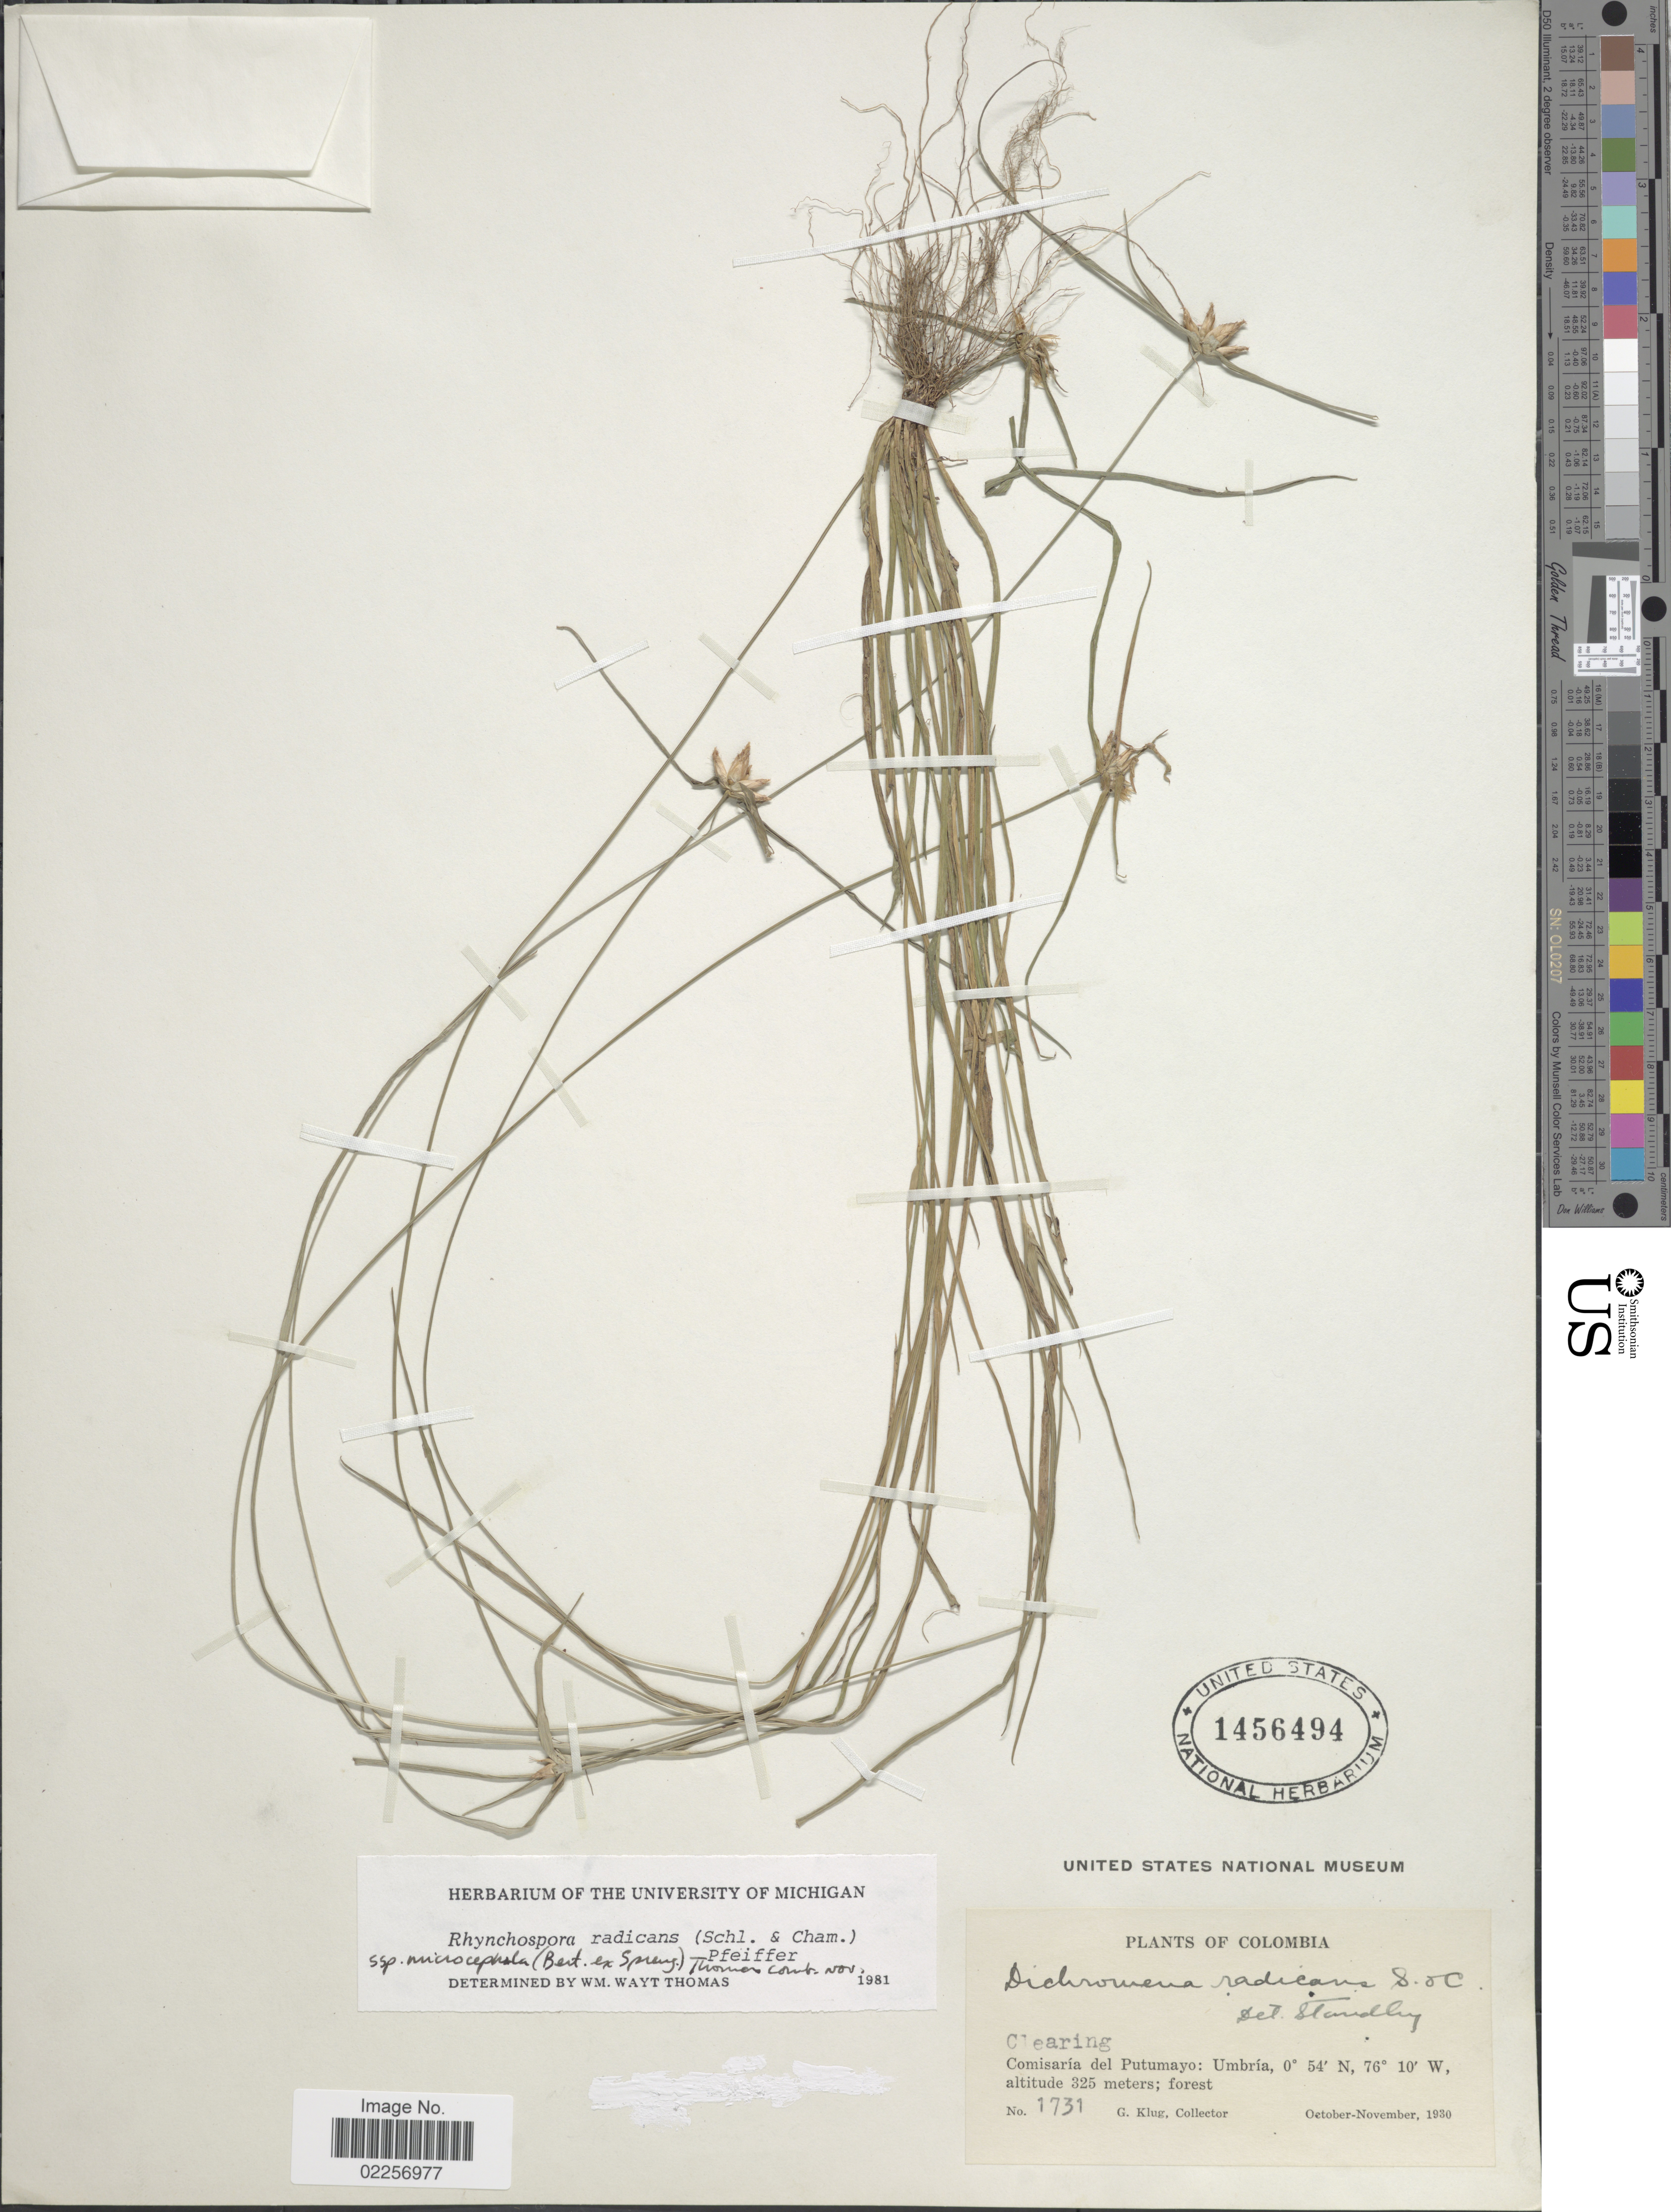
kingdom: Plantae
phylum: Tracheophyta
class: Liliopsida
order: Poales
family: Cyperaceae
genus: Rhynchospora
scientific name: Rhynchospora radicans subsp. microcephala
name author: (Bertero ex Spreng.) W.W. Thomas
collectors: G. Klug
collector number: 1731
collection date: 1930-10/1930-11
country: Colombia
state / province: Putumayo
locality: Clearing. Comisaria del Putumayo: Umbria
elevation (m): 325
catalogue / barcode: US 1456494